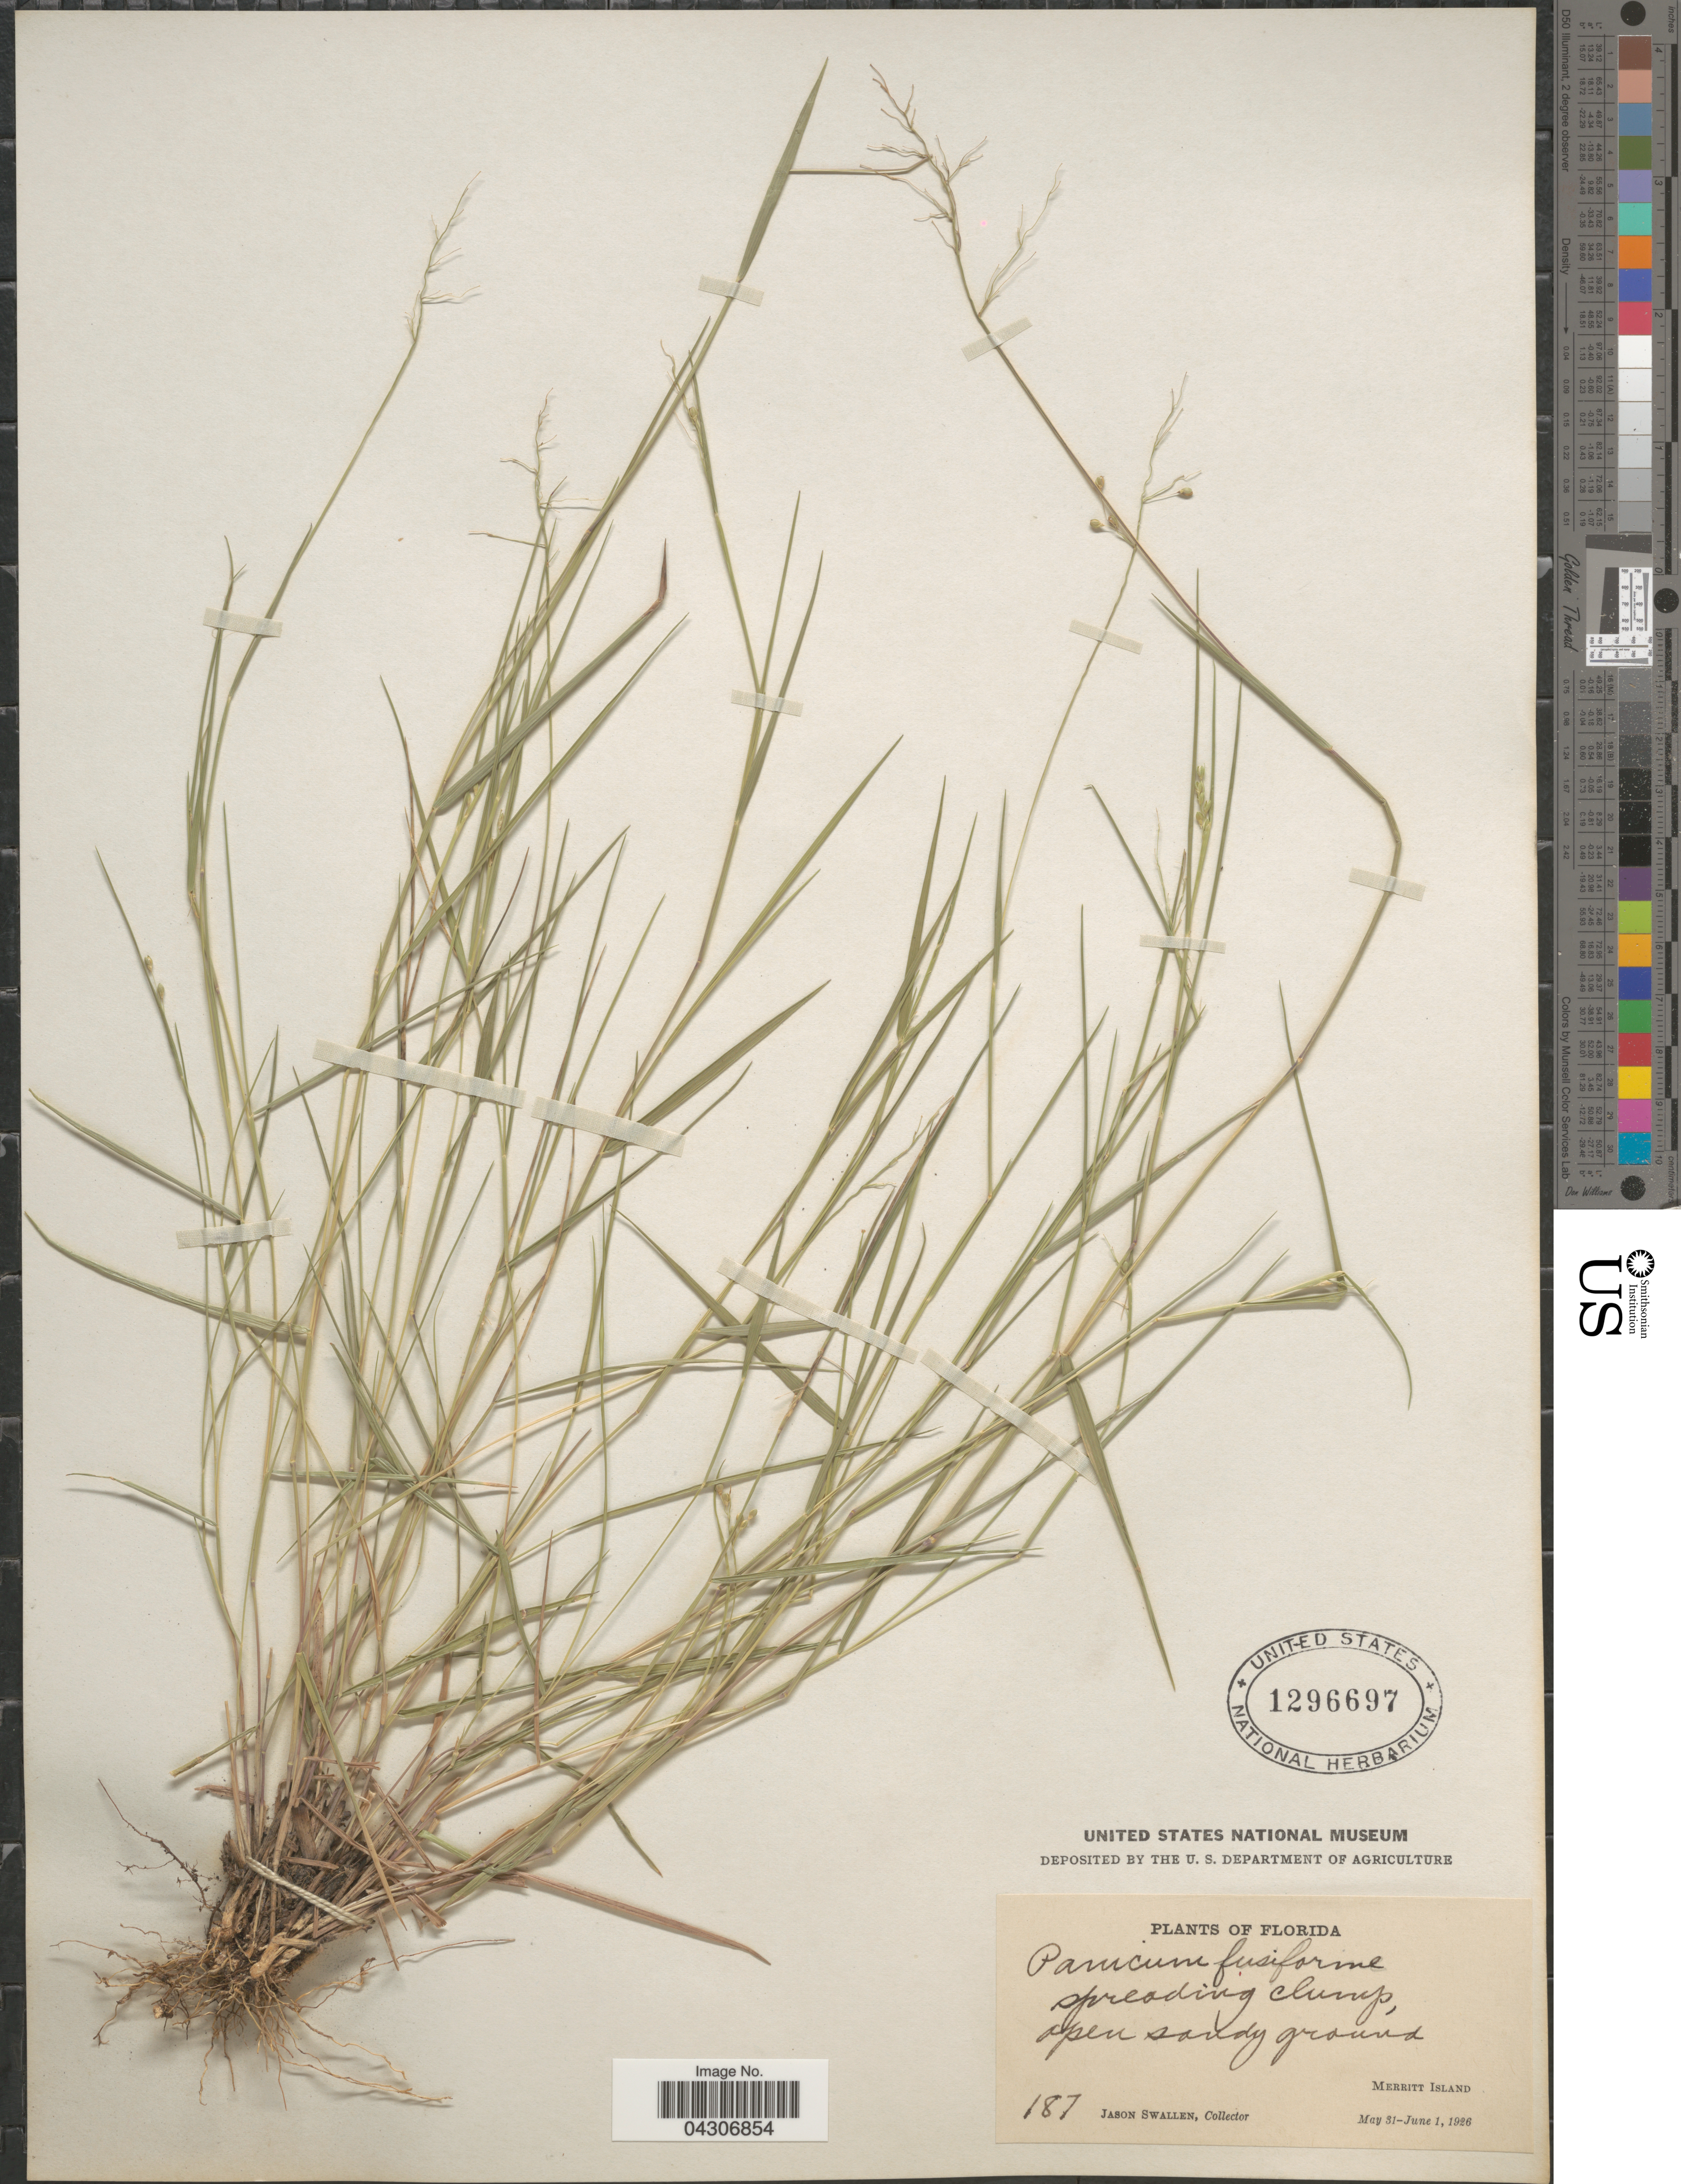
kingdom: Plantae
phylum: Tracheophyta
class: Liliopsida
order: Poales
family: Poaceae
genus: Dichanthelium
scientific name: Dichanthelium aciculare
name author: (Desv. ex Poir.) Gould & C.A. Clark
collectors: J. R. Swallen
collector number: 187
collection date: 1926-05-31/1926-06-01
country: United States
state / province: Florida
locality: Merritt Island.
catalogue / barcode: US 1296697